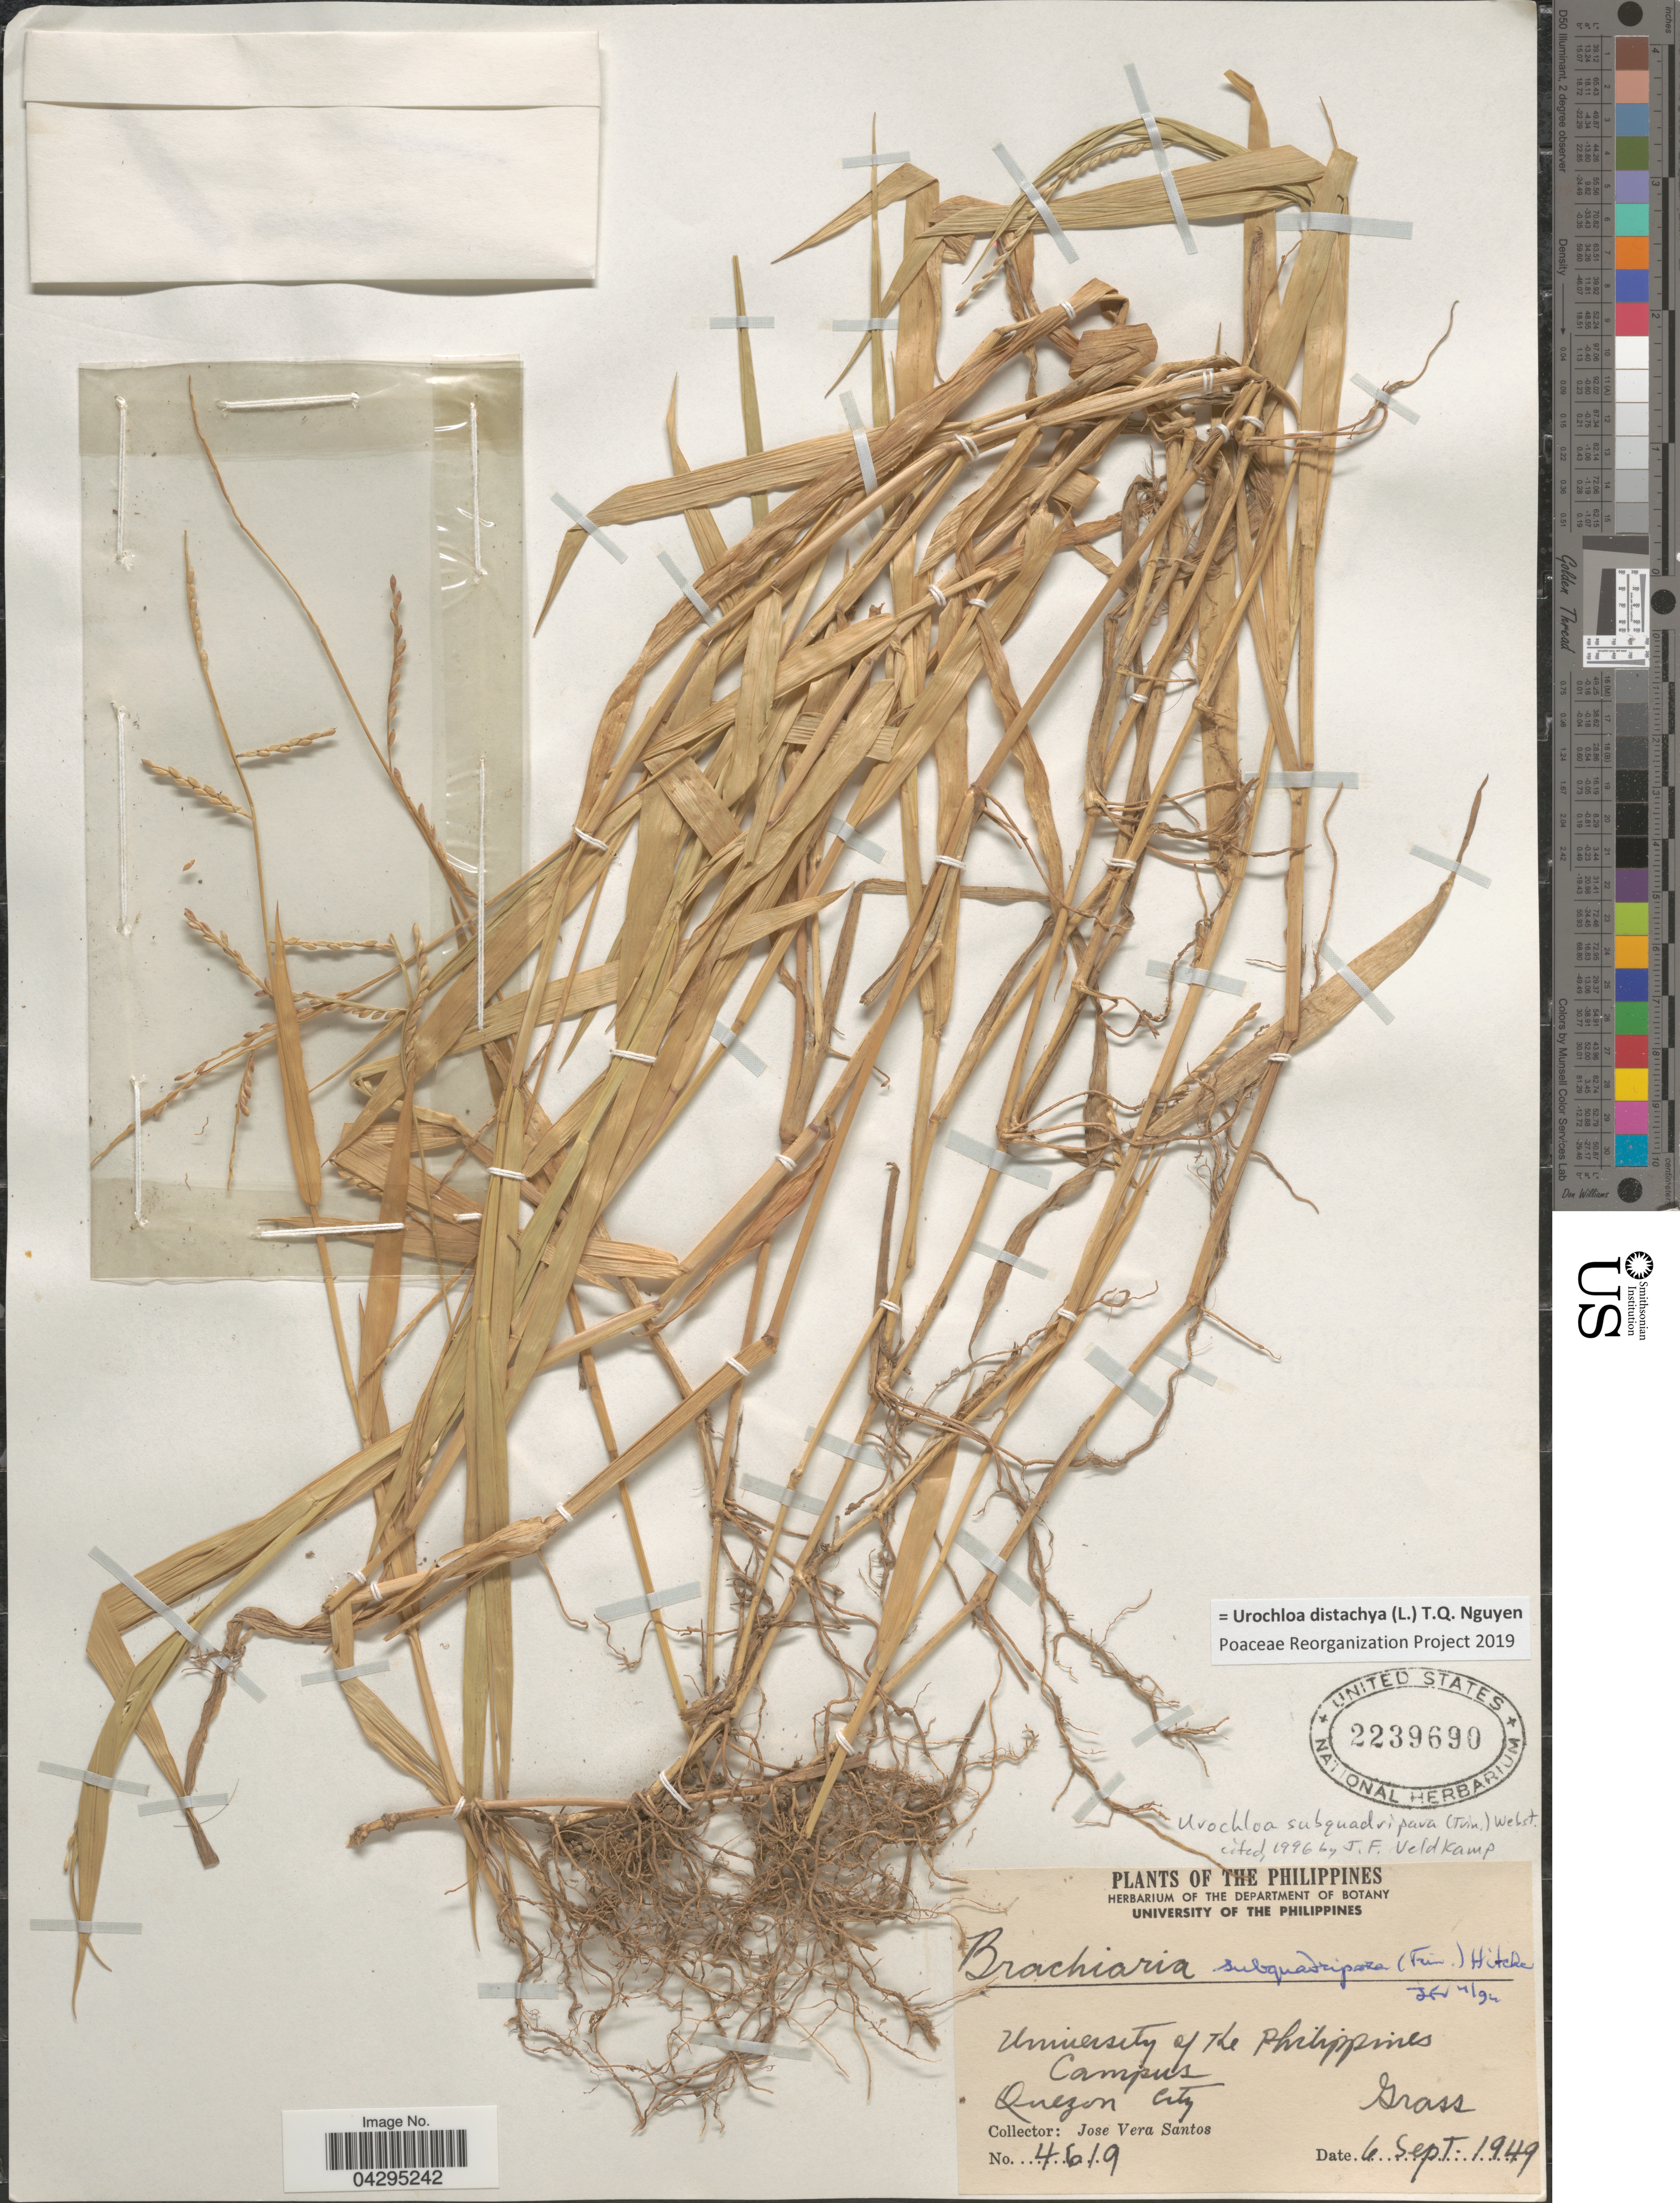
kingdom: Plantae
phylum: Tracheophyta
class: Liliopsida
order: Poales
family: Poaceae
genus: Urochloa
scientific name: Urochloa distachya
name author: (L.) T.Q. Nguyen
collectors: J. Santos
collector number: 4619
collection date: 1949-09-06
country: Philippines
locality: University of the Philippines Campus. Quezon City.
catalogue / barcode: US 2239690